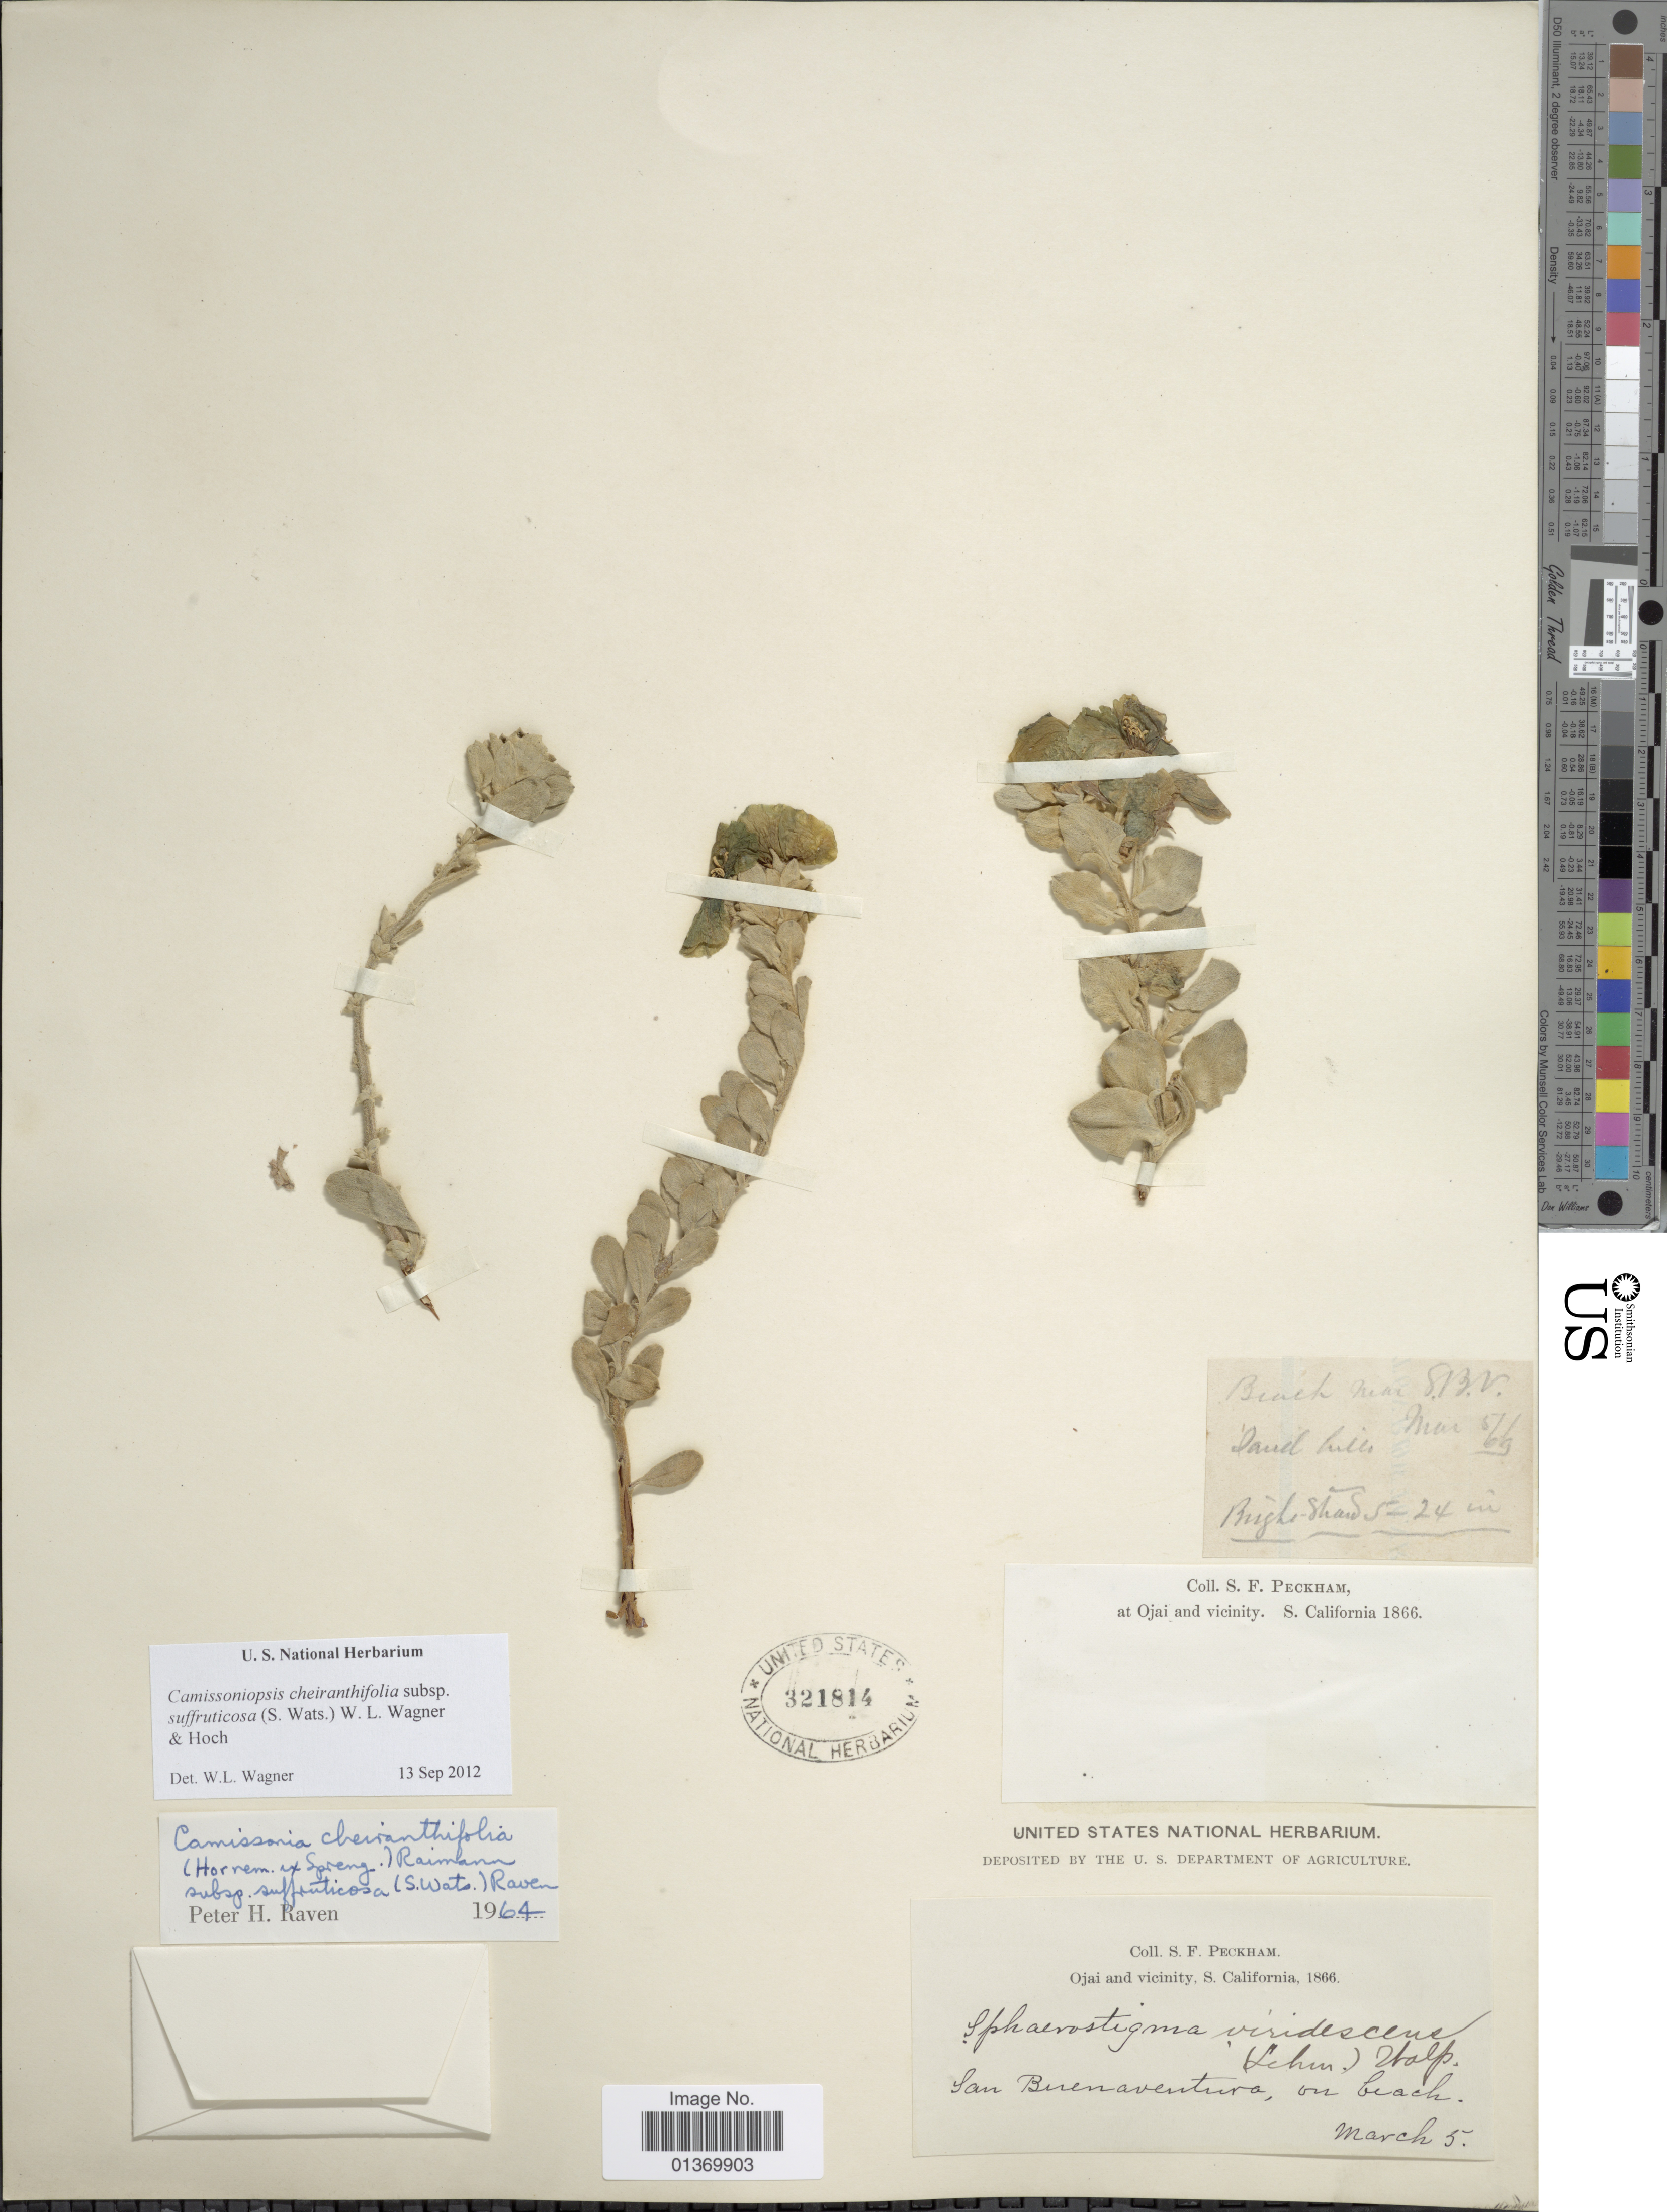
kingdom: Plantae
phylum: Tracheophyta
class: Magnoliopsida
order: Myrtales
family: Onagraceae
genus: Camissoniopsis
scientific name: Camissoniopsis cheiranthifolia subsp. suffruticosa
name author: (S. Watson) W.L. Wagner & Hoch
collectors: S. Peckham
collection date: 1866-03-05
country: United States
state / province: California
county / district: Ventura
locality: Ojai and vicinity, S. California, San Buenaventura, on beach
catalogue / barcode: US 321814